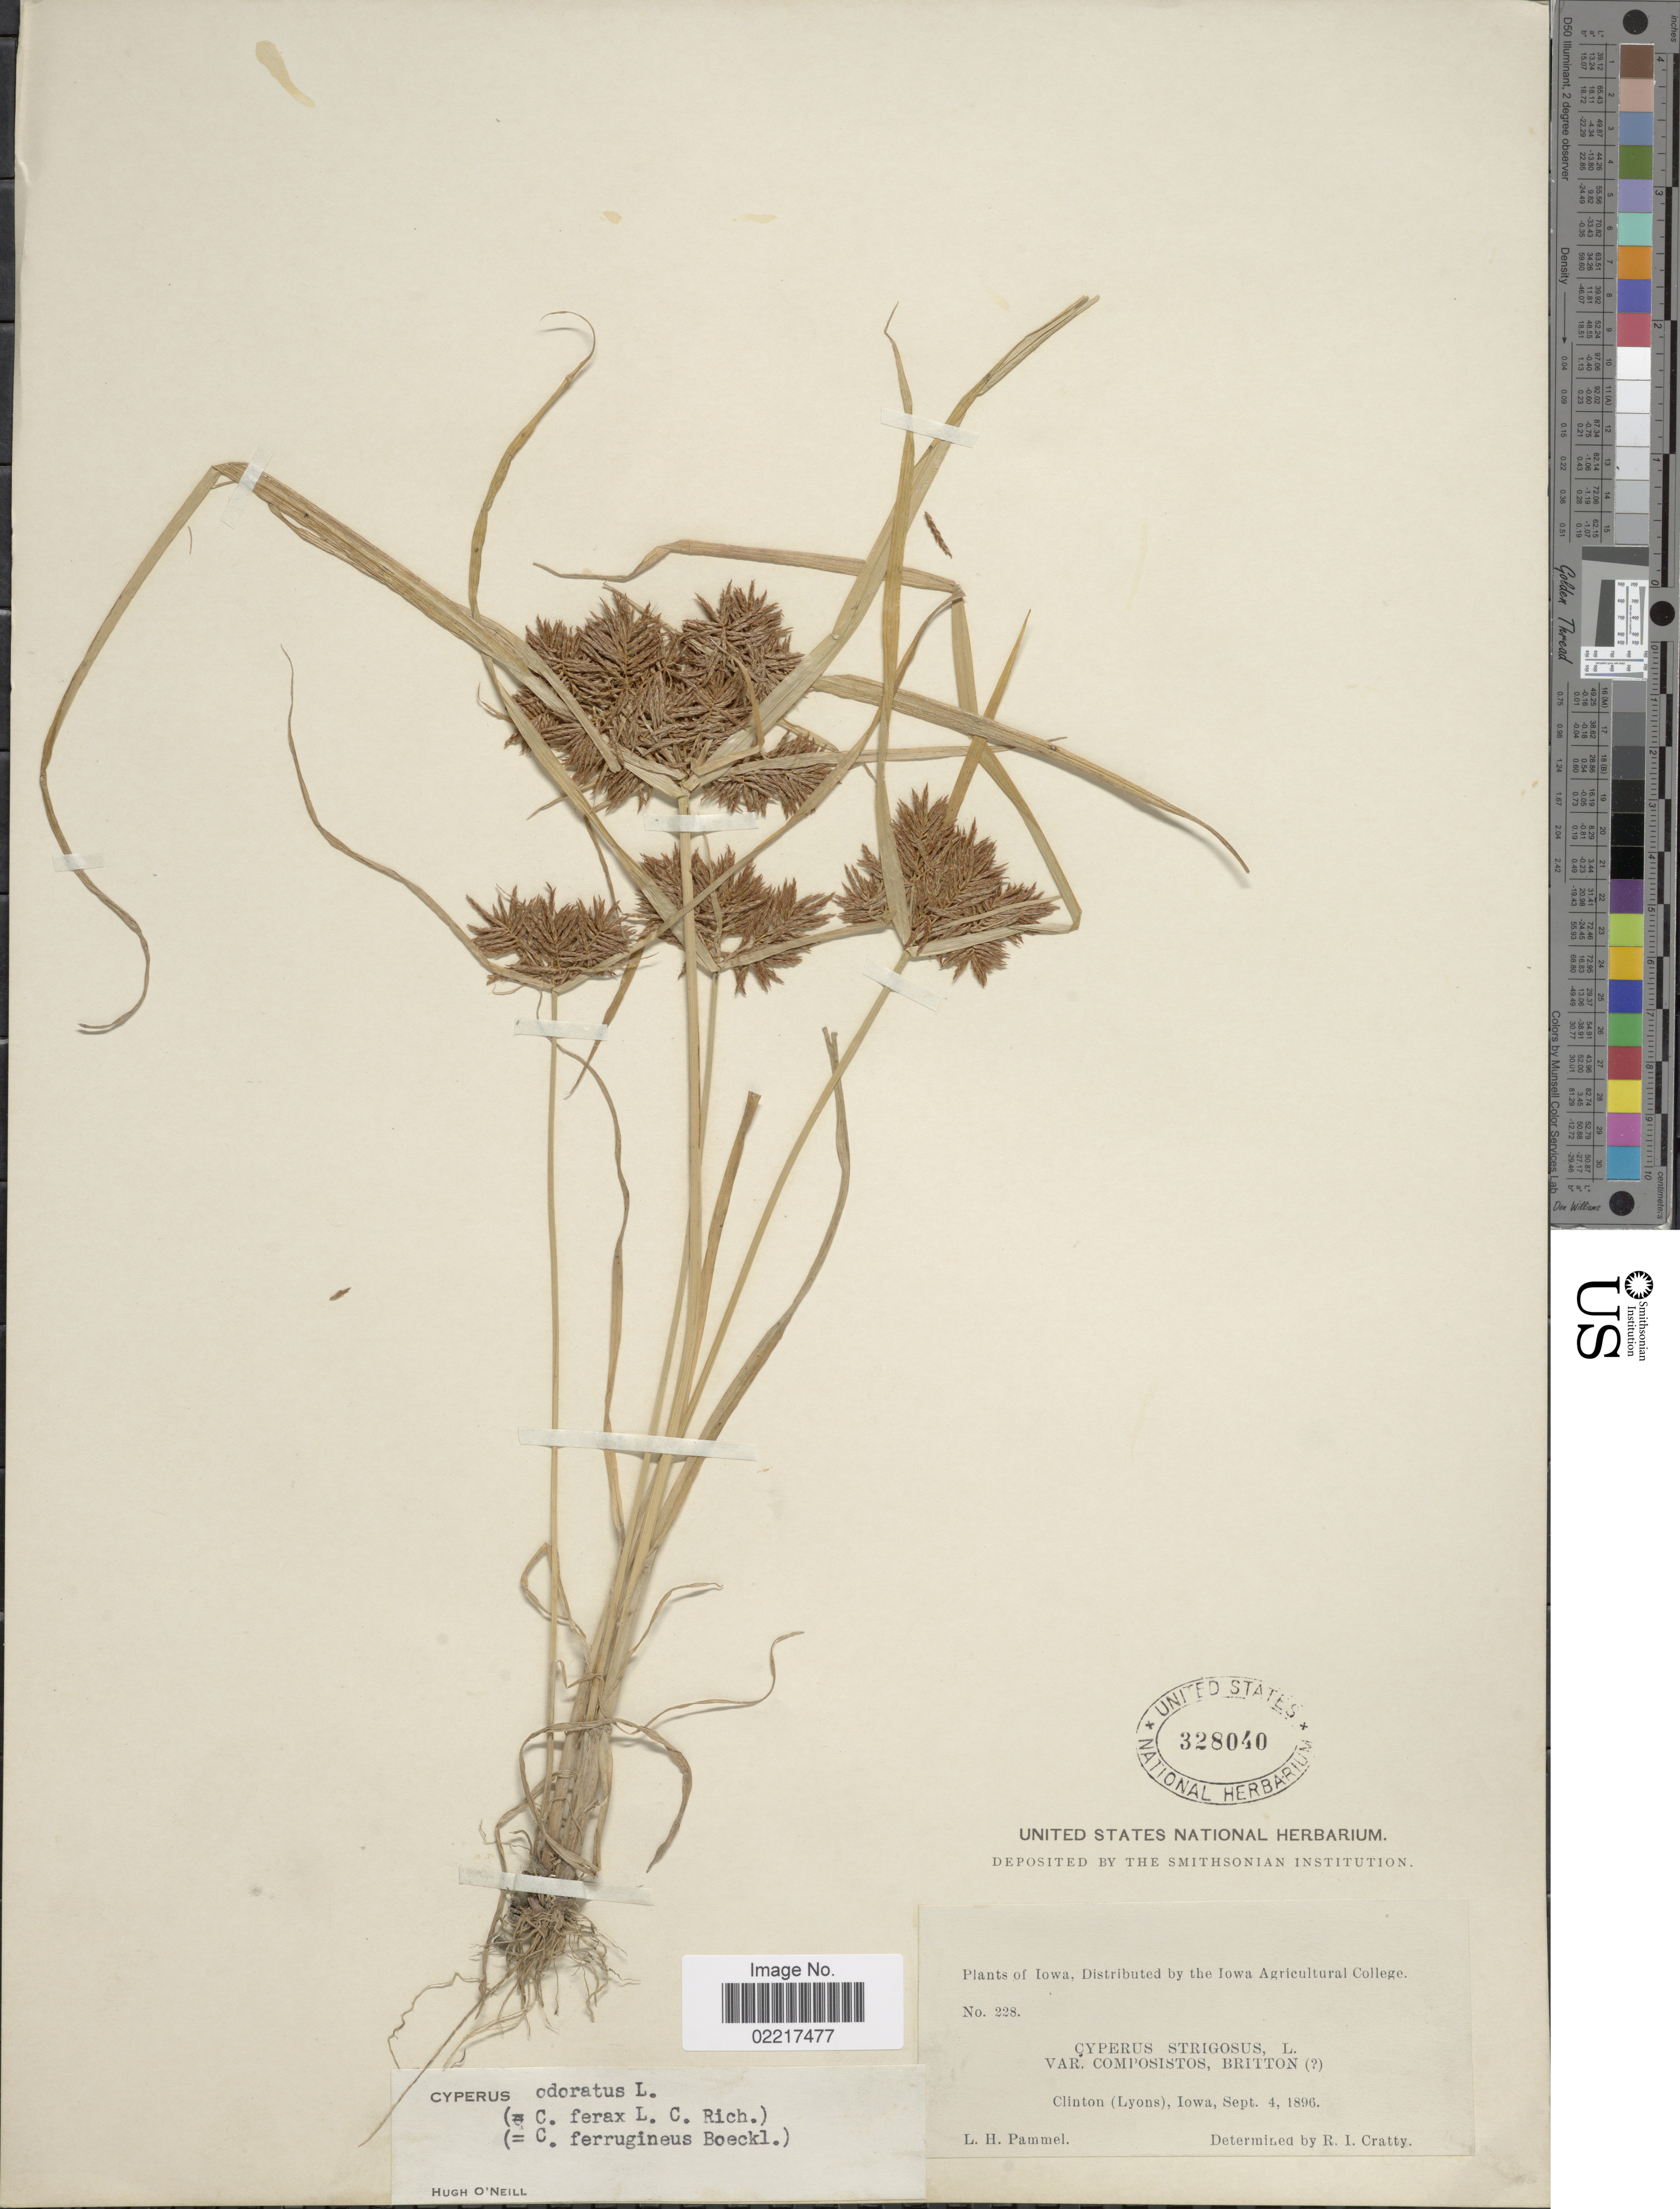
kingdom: Plantae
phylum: Tracheophyta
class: Liliopsida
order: Poales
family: Cyperaceae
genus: Cyperus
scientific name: Cyperus odoratus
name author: L.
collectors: L. Pammel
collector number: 228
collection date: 1896-09-04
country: United States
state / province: Iowa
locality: Clinton (Lyons)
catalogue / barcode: US 328040